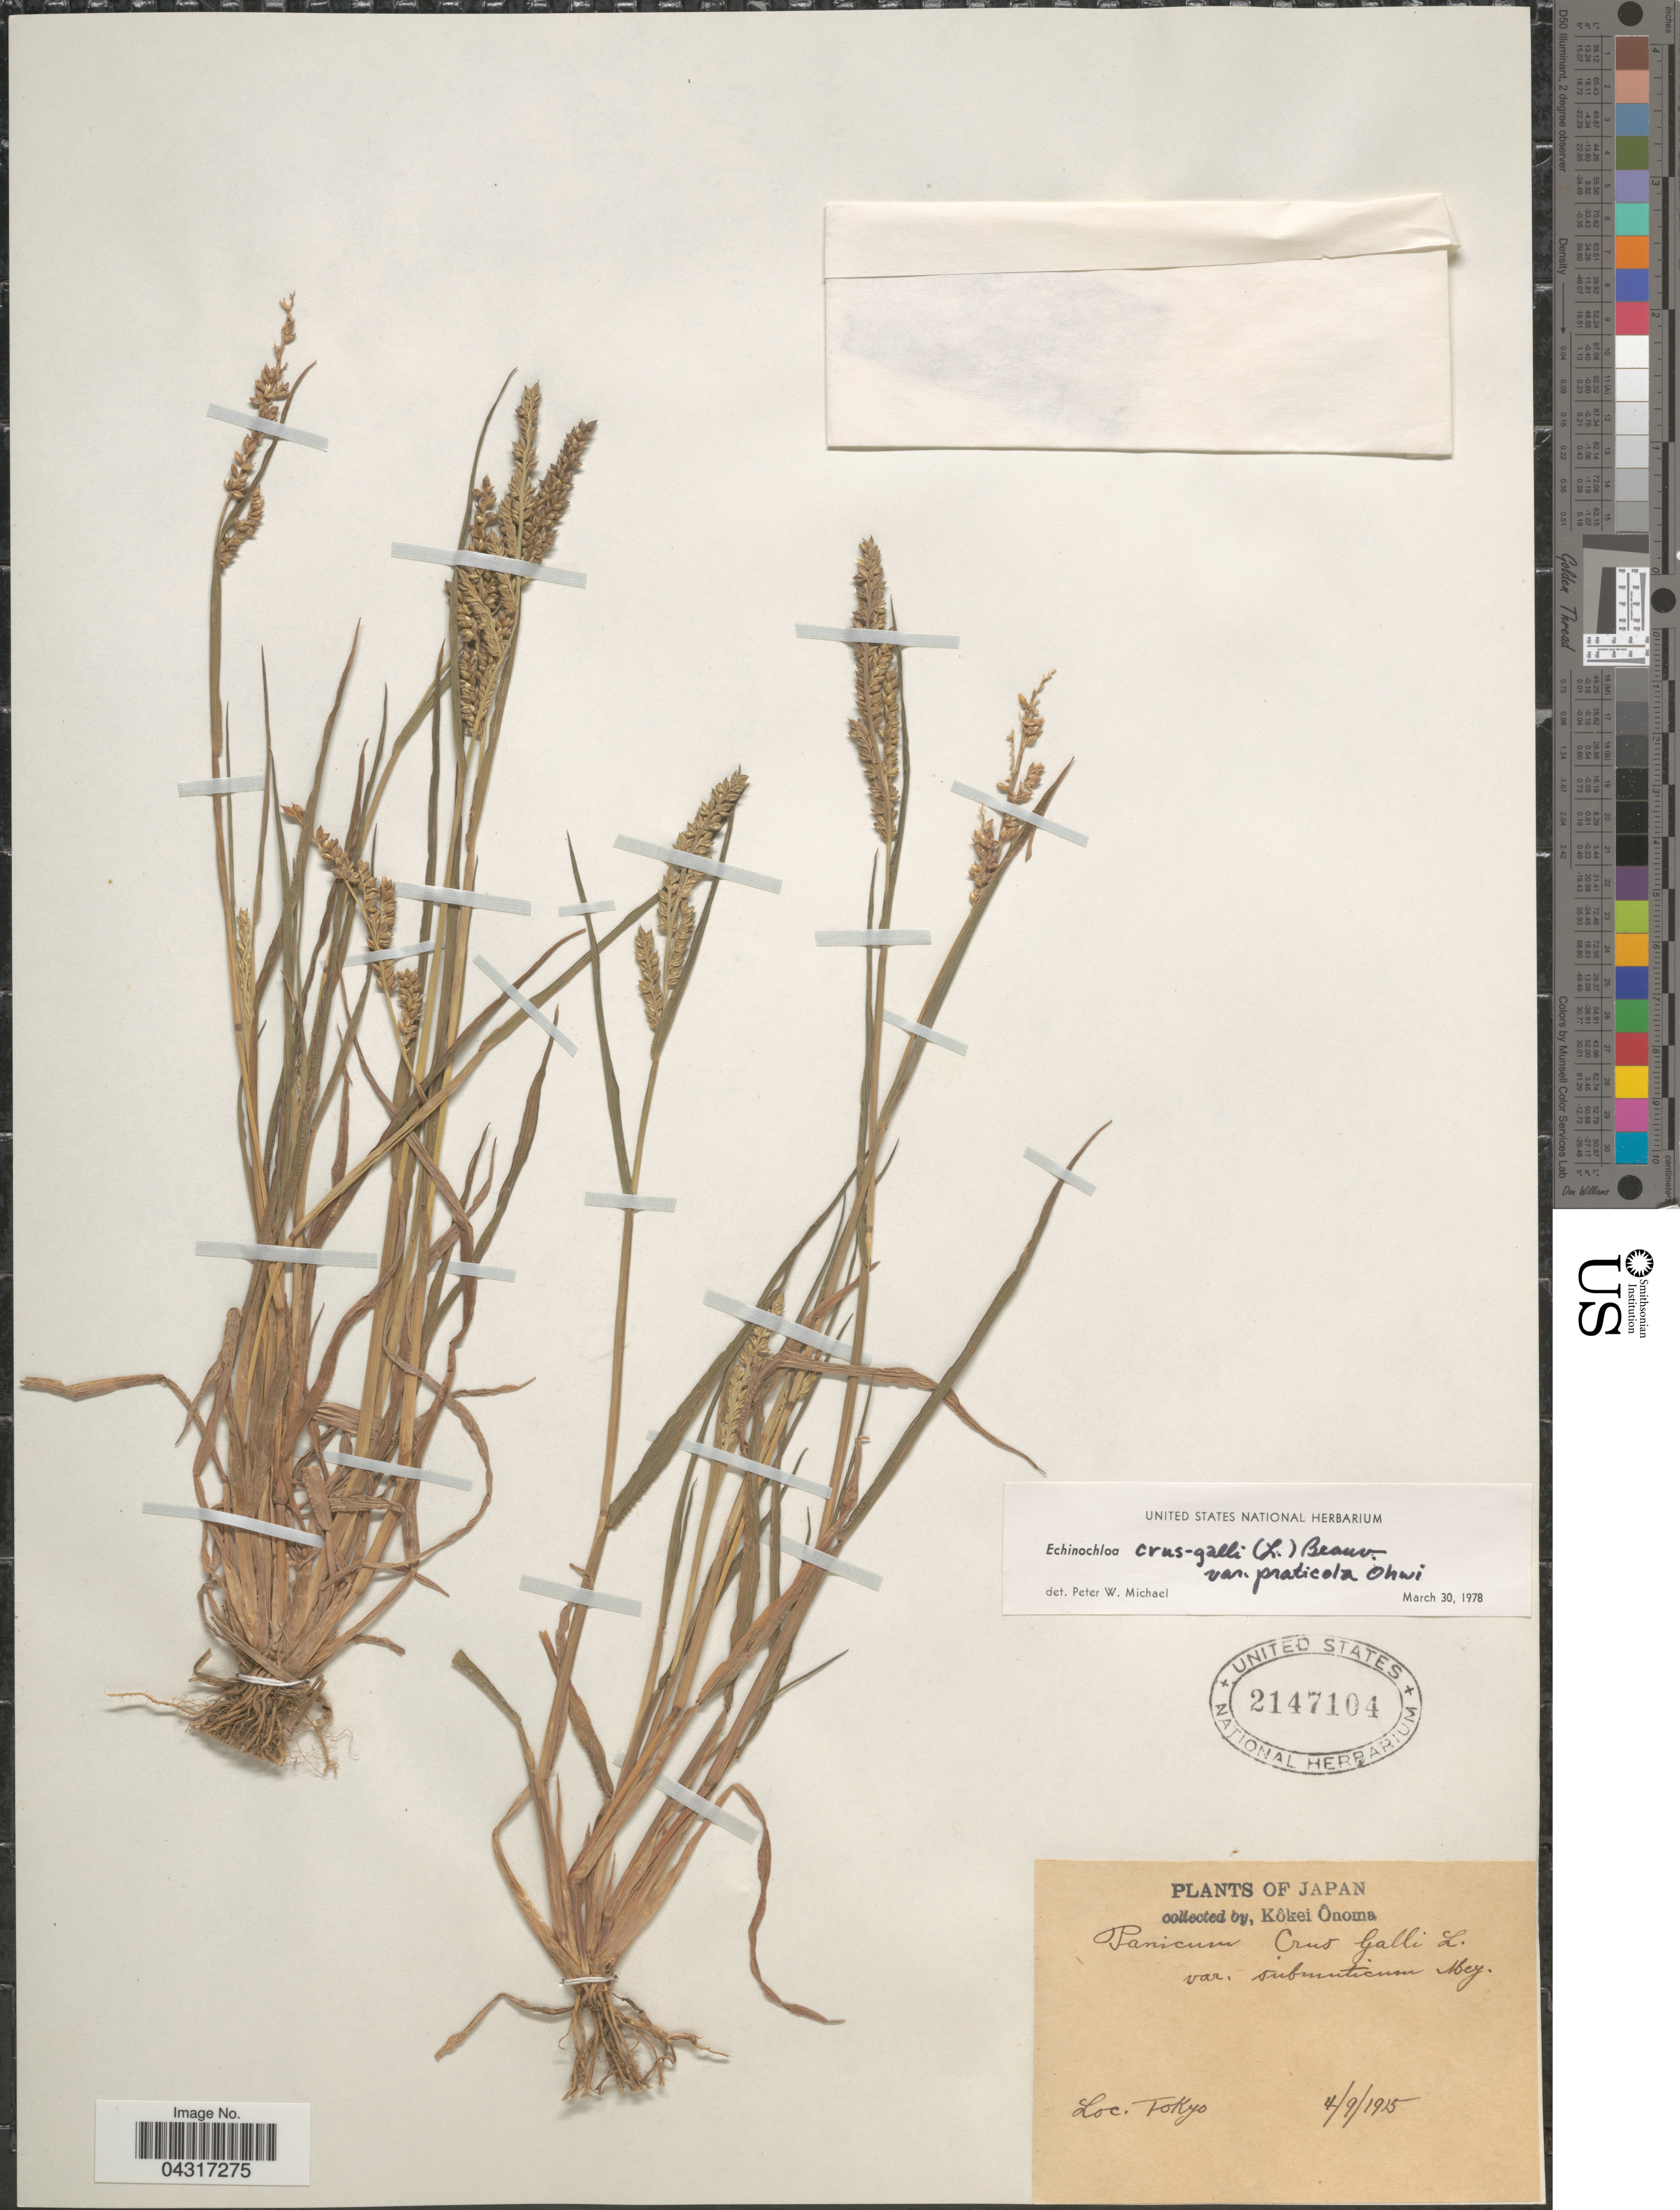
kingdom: Plantae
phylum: Tracheophyta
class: Liliopsida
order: Poales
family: Poaceae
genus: Echinochloa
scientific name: Echinochloa crus-galli var. praticola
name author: Ohwi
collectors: K. Onoma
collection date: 1915-09-04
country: Japan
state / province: Tokyo, Federal City of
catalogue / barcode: US 2147104